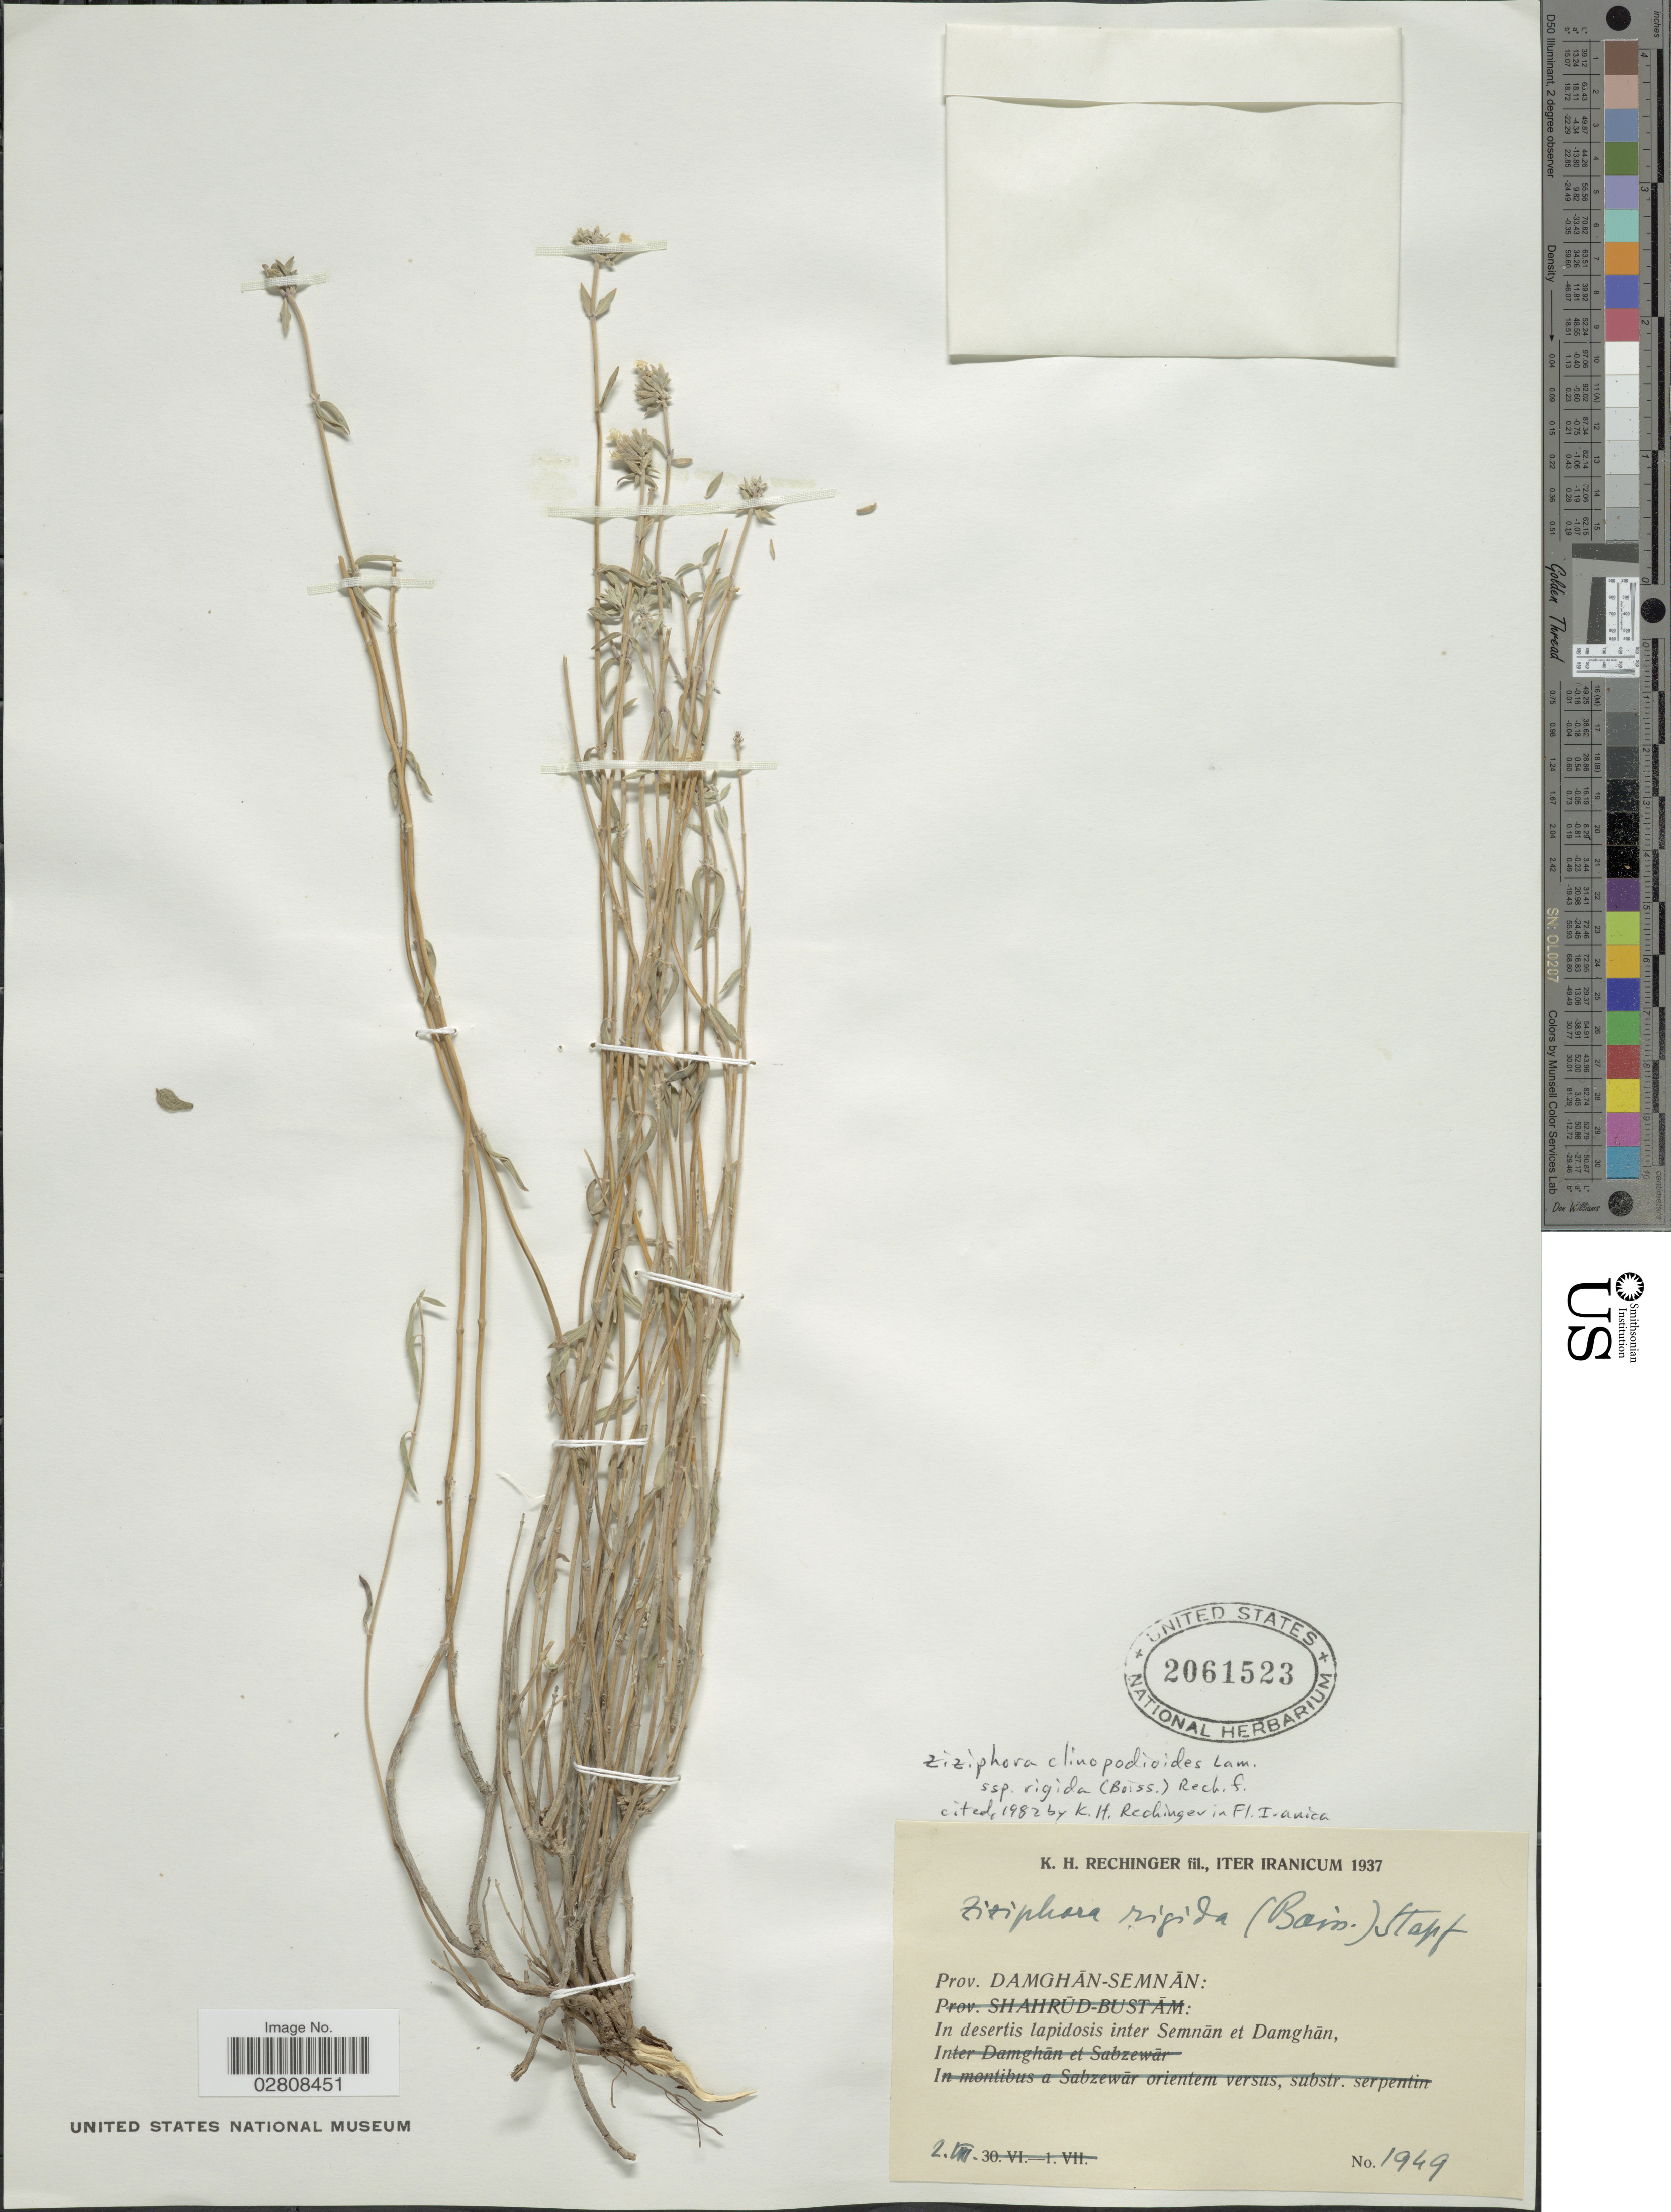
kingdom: Plantae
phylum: Tracheophyta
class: Magnoliopsida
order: Lamiales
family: Lamiaceae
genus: Ziziphora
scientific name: Ziziphora clinopodioides subsp. rigida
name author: (Boiss.) Rech. f.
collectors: K. H. Rechinger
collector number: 1949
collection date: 1937-08-02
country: Iran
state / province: Semnan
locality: Prov. Damghán-Semnán: In desertis lapidosis inter Semnán et Damghán.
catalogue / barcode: US 2061523